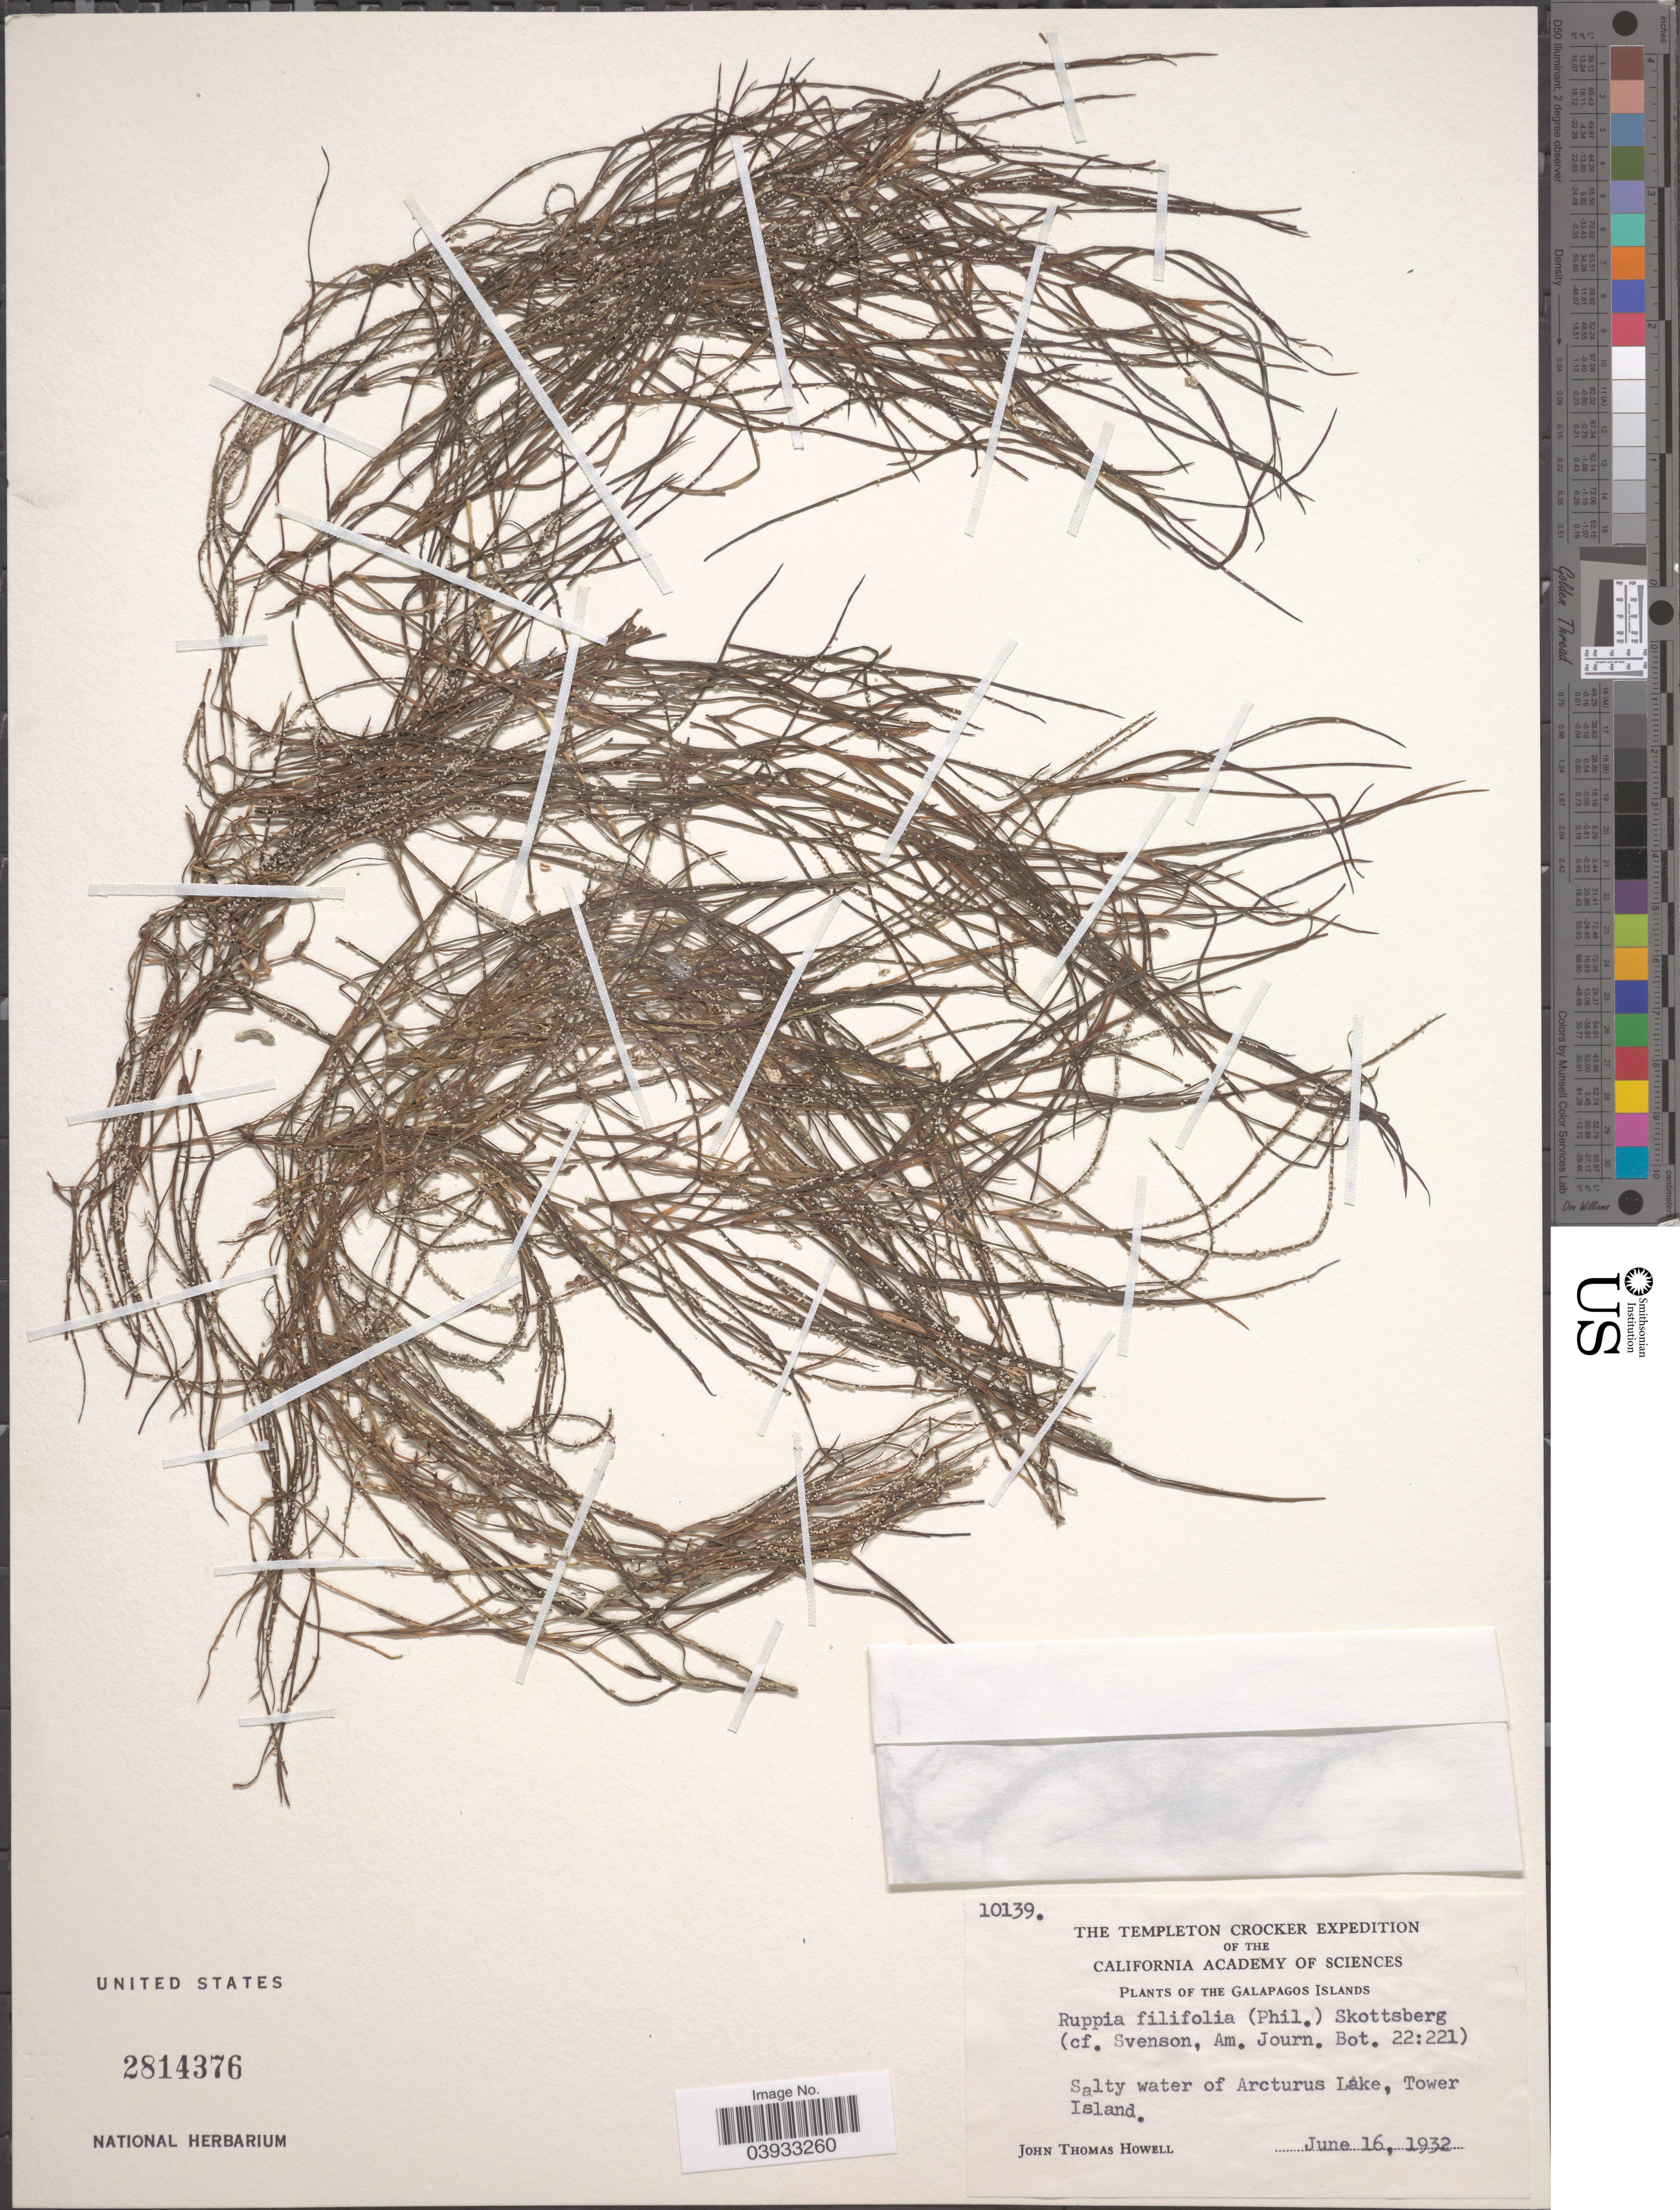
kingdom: Plantae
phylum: Tracheophyta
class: Liliopsida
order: Alismatales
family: Ruppiaceae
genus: Ruppia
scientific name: Ruppia filifolia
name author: (Phil.) Skottsb.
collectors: J. T. Howell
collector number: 10139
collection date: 1932-06-16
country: Ecuador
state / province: Colón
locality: Galapagos Islands. Salty water of Arcturus Lake, Tower Island.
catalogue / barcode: US 2814376